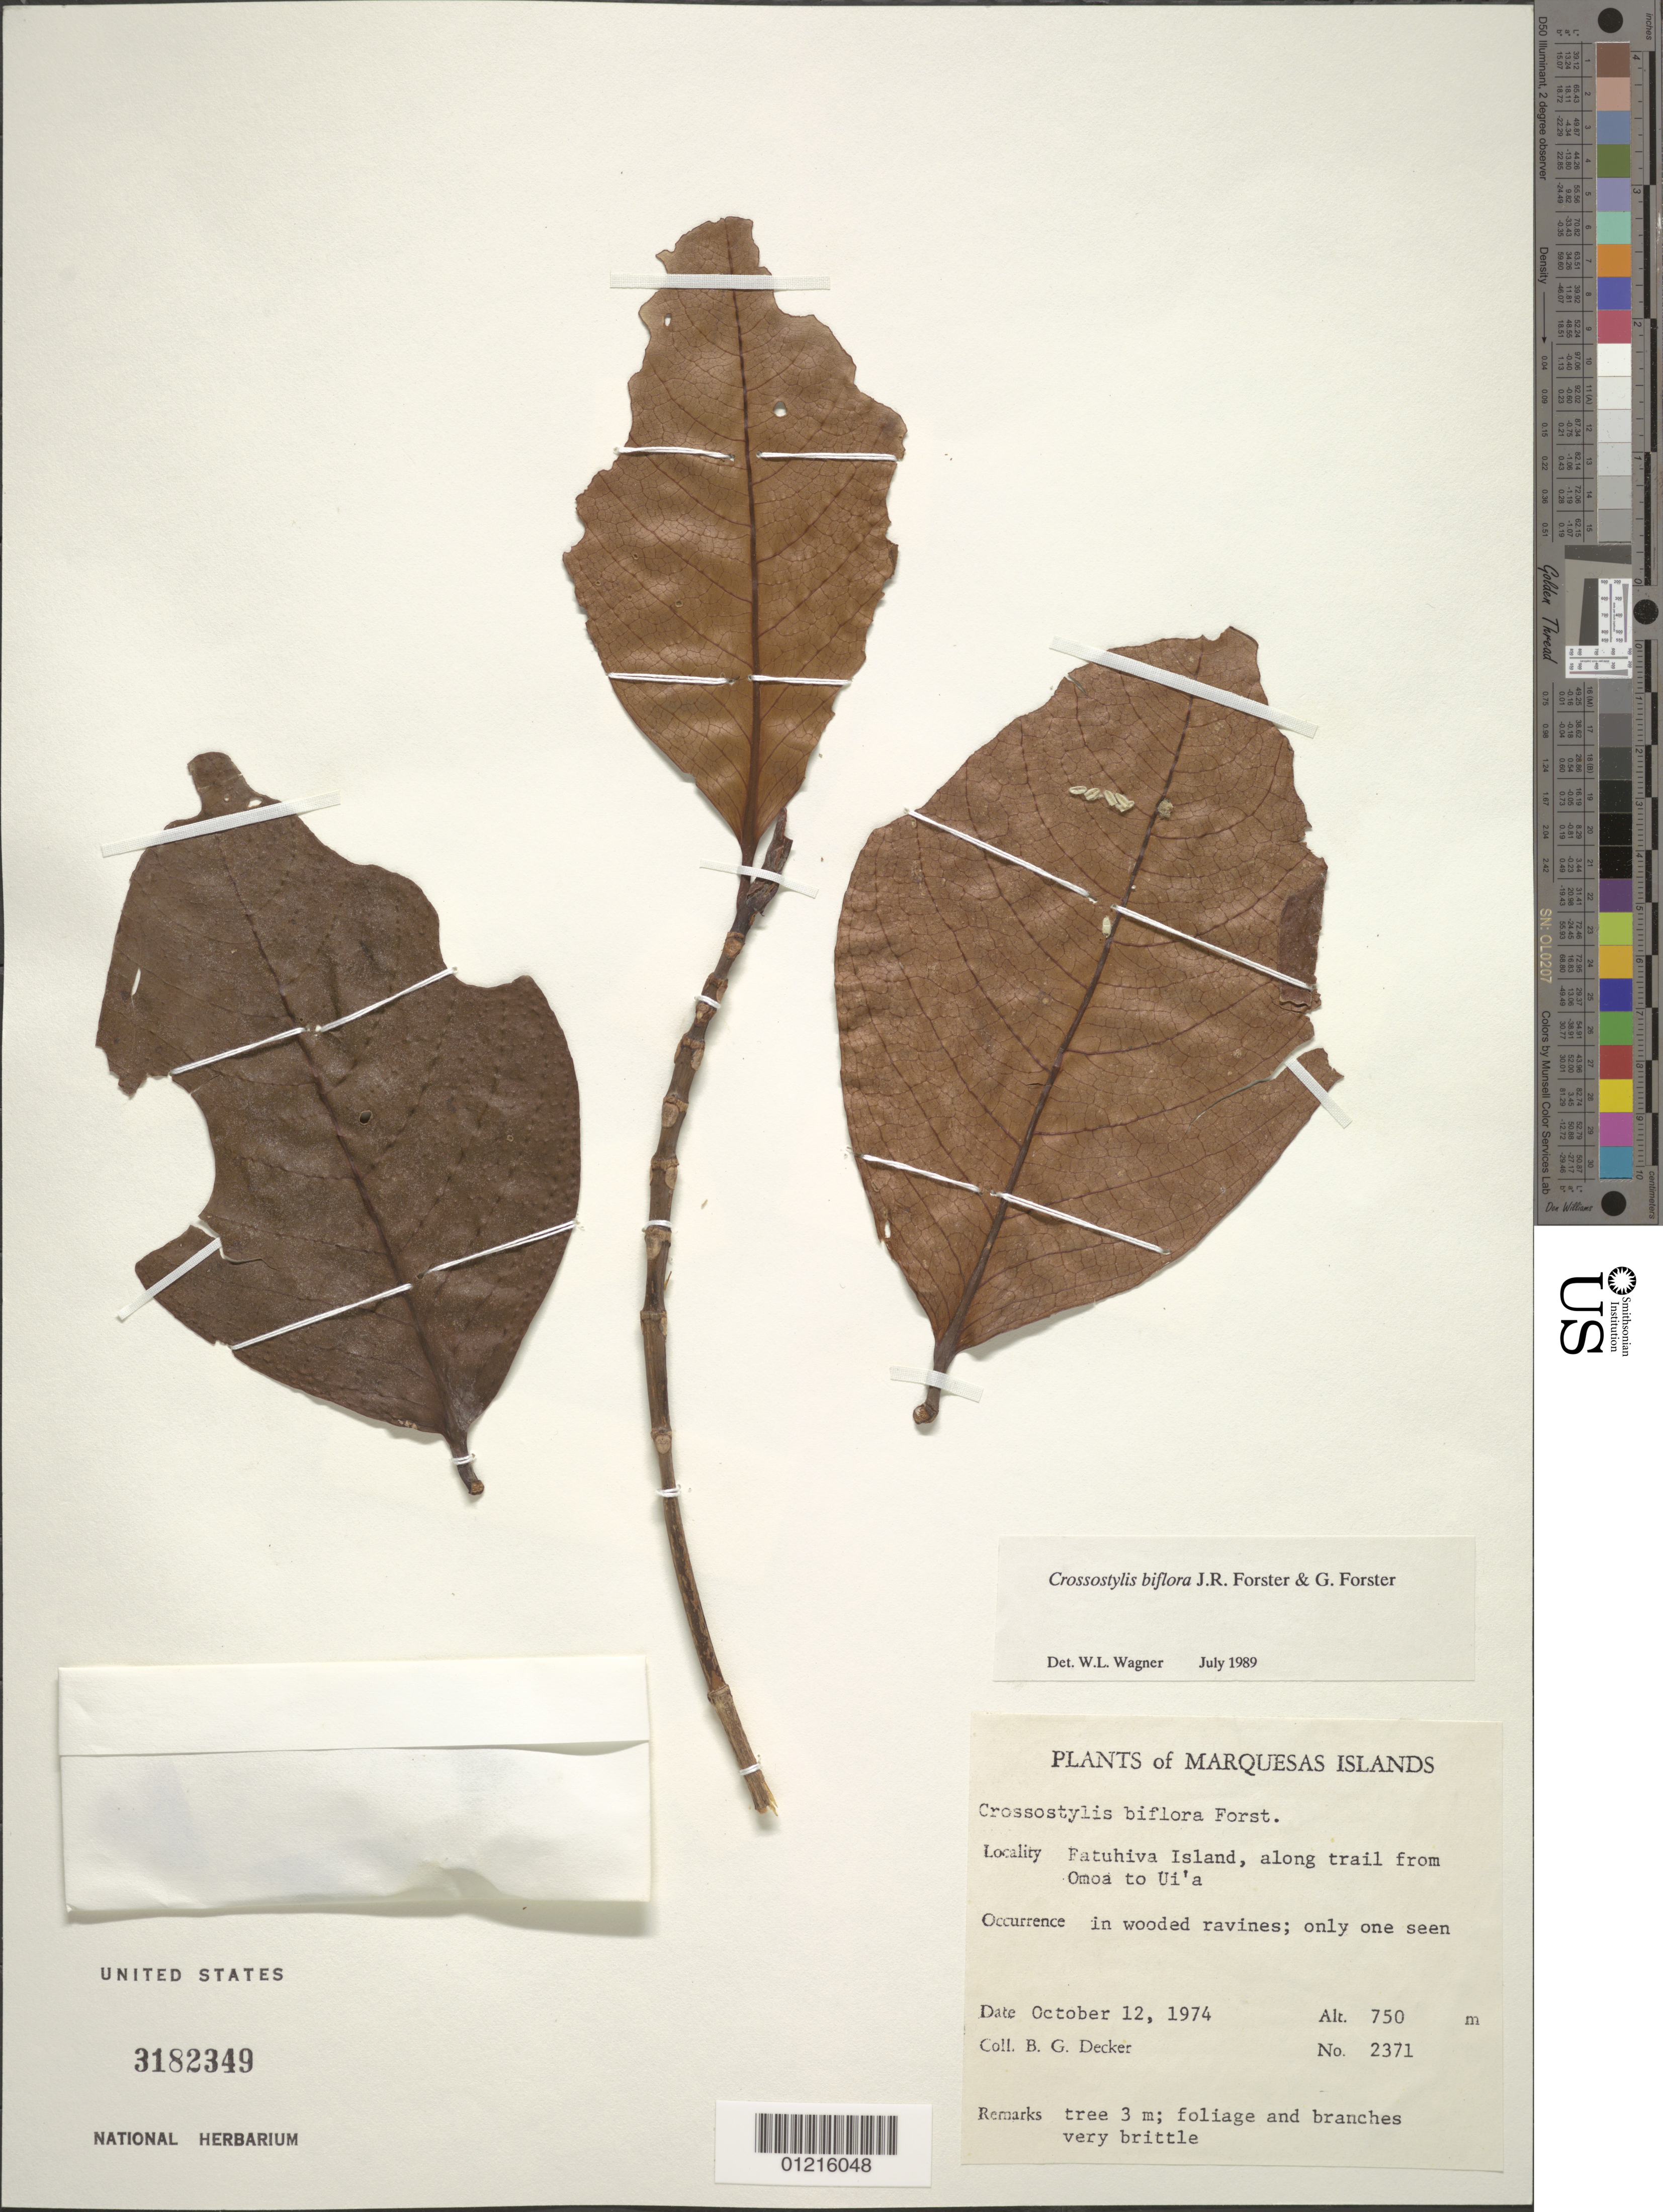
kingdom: Plantae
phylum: Tracheophyta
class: Magnoliopsida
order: Malpighiales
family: Rhizophoraceae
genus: Crossostylis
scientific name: Crossostylis biflora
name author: J.R. Forst. & G. Forst.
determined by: Wagner, W. L., (BOT), Smithsonian Institution - National Museum of Natural History (UNITED STATES)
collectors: B. G. Decker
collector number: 2371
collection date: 1974-10-12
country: French Polynesia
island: Fatu Hiva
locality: along trail from 'Omo'a to Ui'a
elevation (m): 750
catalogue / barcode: US 3182349